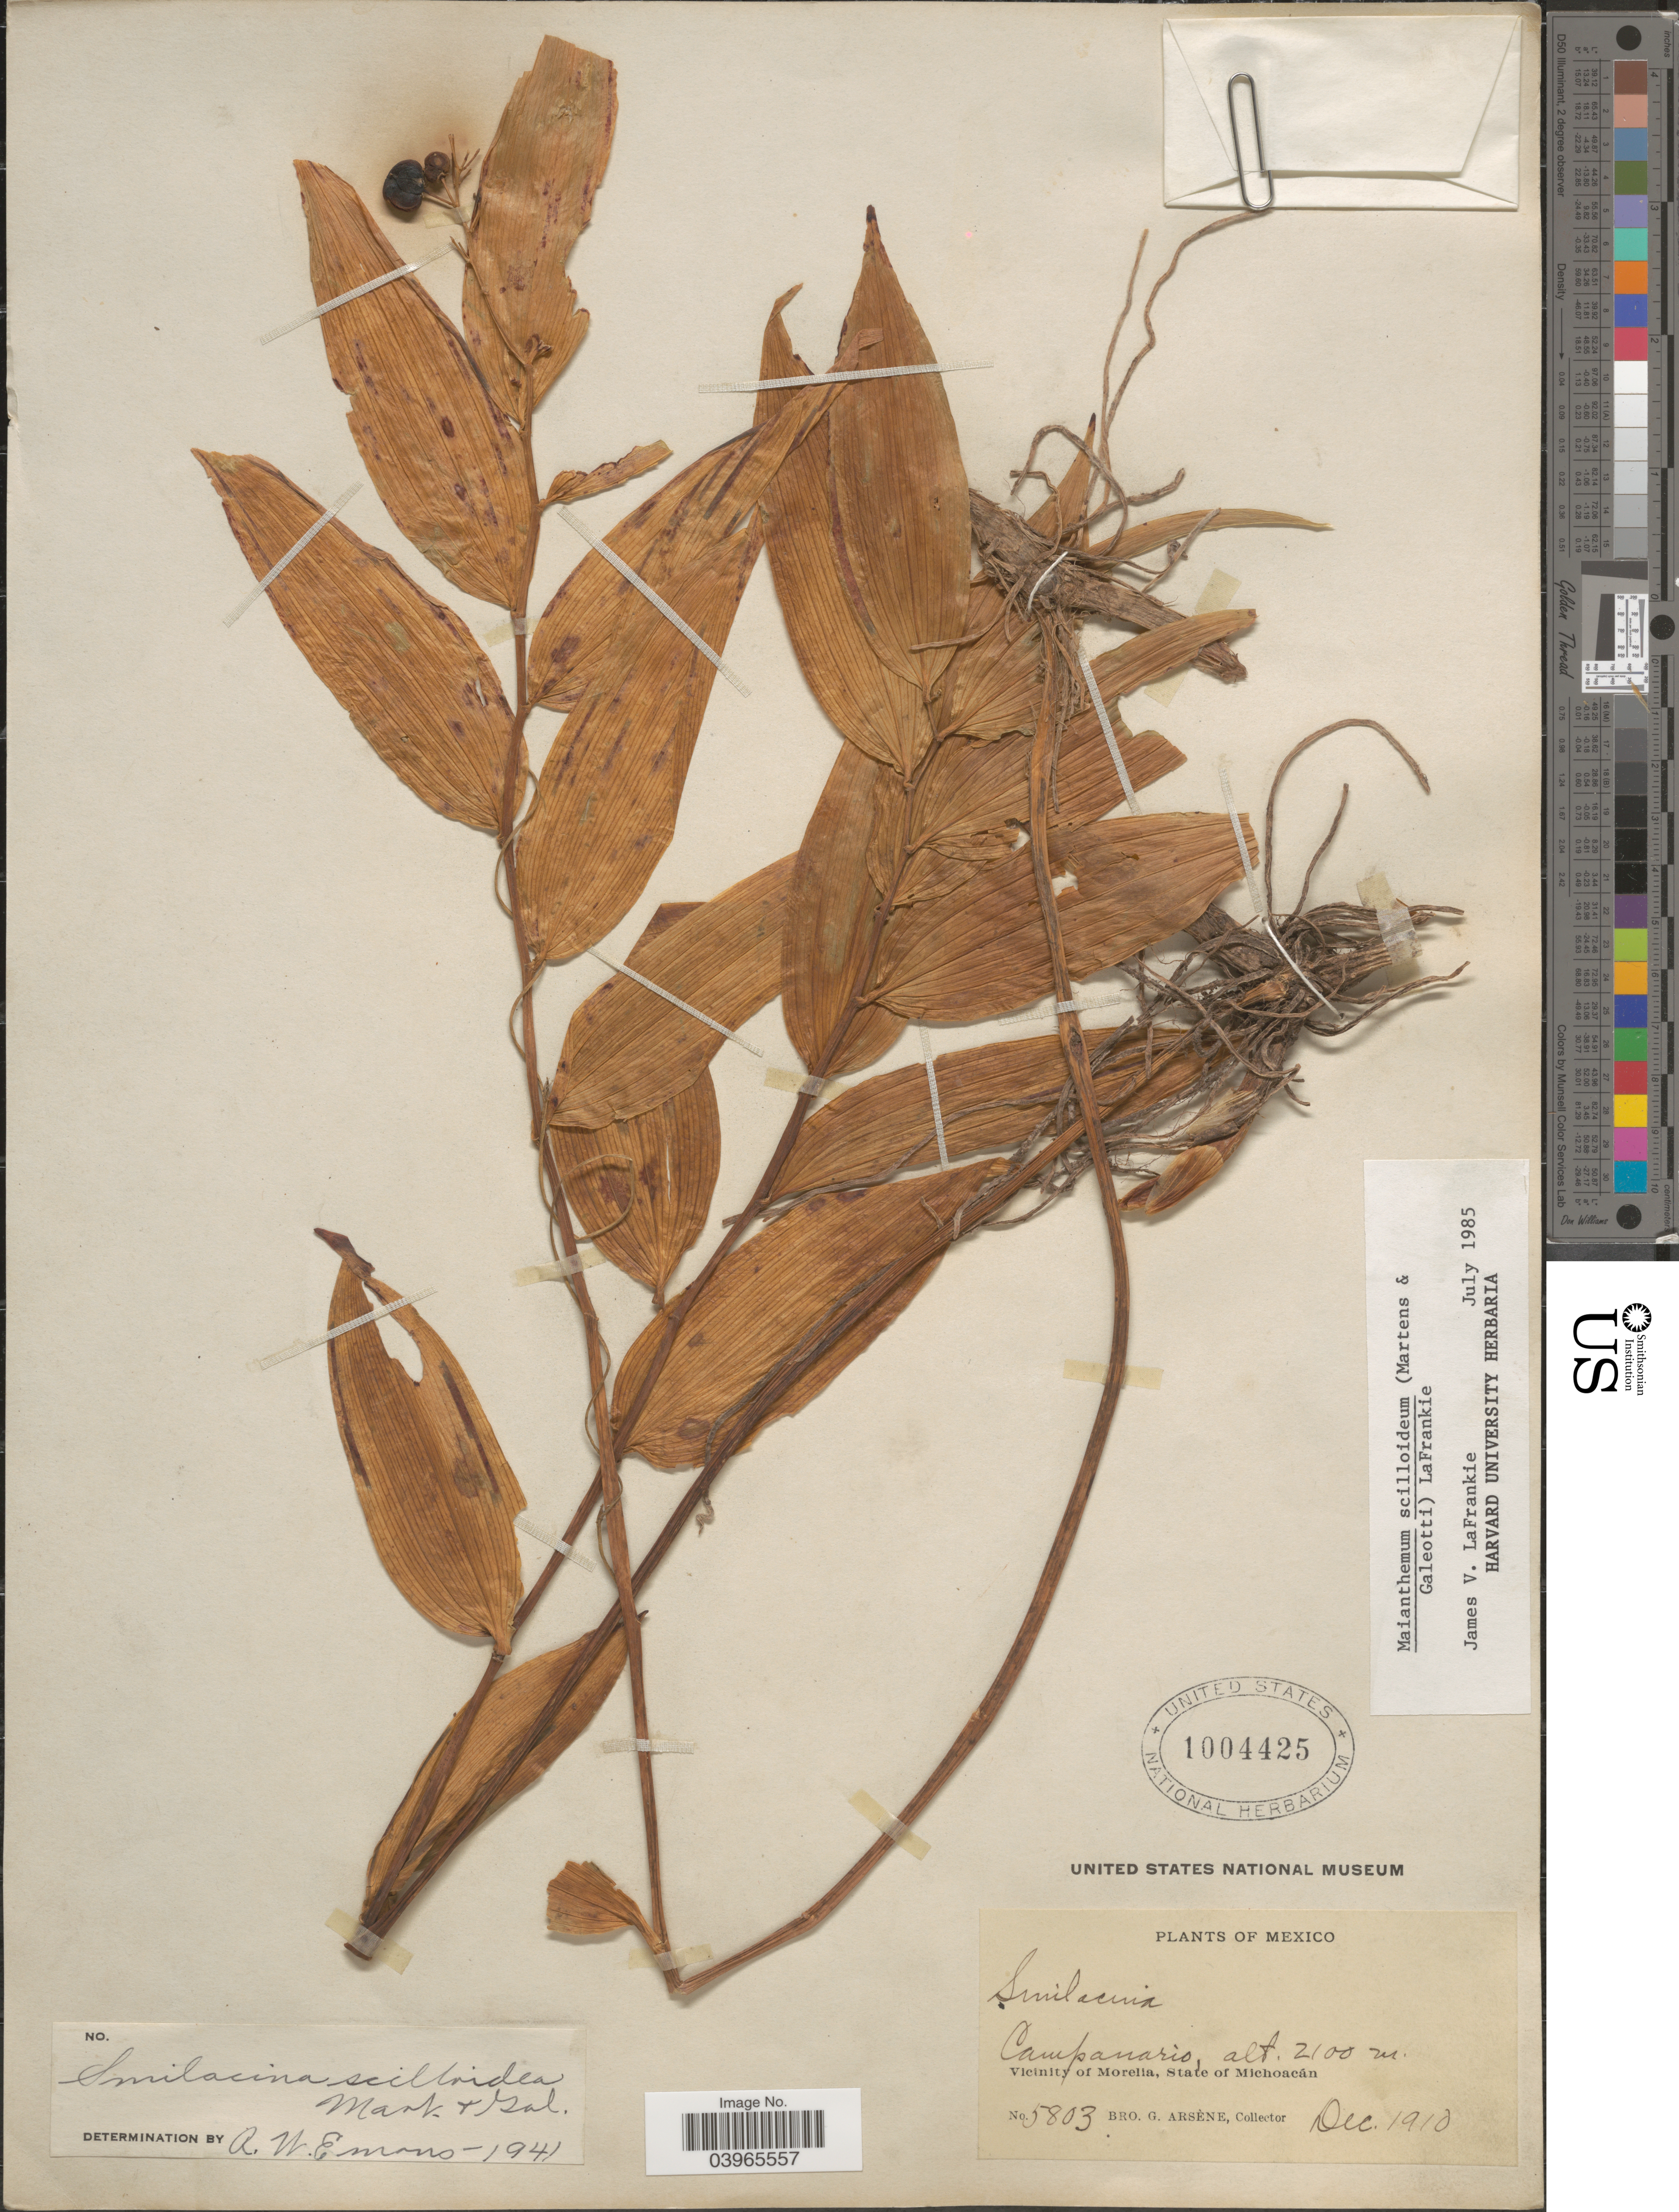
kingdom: Plantae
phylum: Tracheophyta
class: Liliopsida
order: Asparagales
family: Asparagaceae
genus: Maianthemum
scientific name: Maianthemum scilloideum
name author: (M. Martens & Galeotti) LaFrankie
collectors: Bro. G. Arsène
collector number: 5803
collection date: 1910-12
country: Mexico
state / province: Michoacán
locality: Campanario. Vicinity of Morelia.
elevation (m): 2100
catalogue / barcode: US 1004425